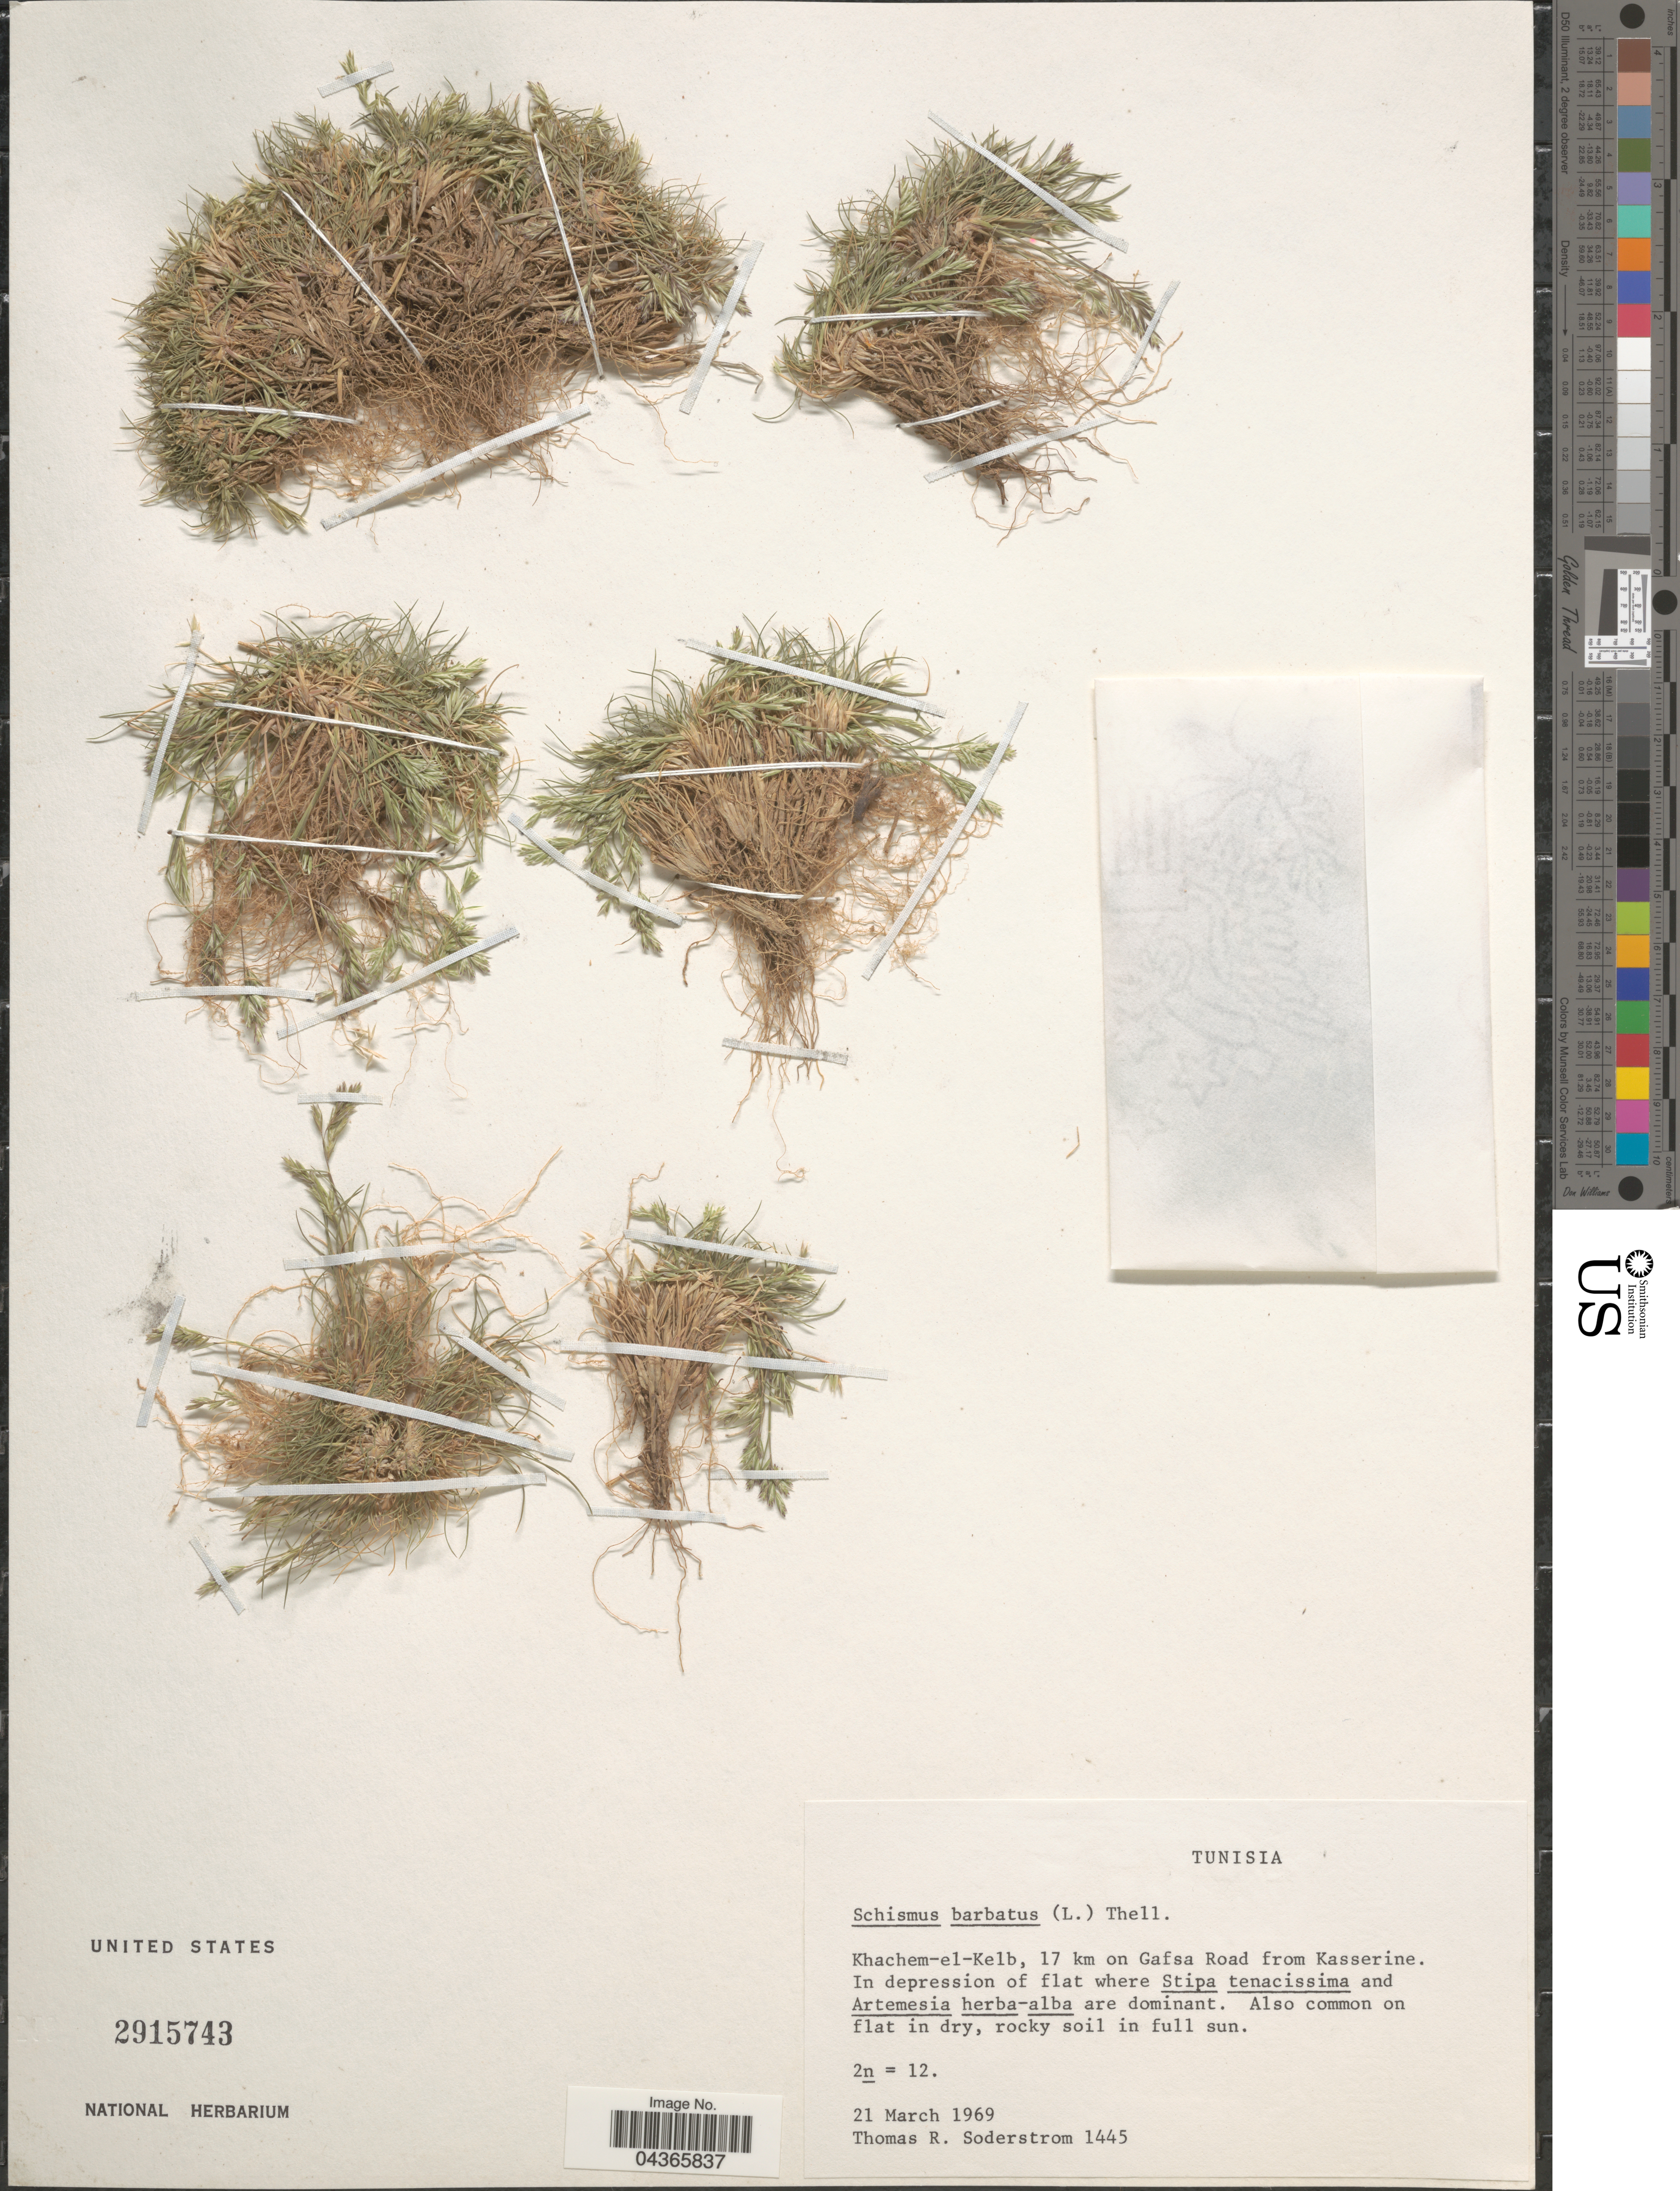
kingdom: Plantae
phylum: Tracheophyta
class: Liliopsida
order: Poales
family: Poaceae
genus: Schismus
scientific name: Schismus barbatus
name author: (L.) Thell.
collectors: T. R. Soderstrom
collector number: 1445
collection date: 1969-03-21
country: Tunisia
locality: Khachem-el-Kelb, 17 km on Gafsa Road from Kasserine.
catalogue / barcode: US 2915743